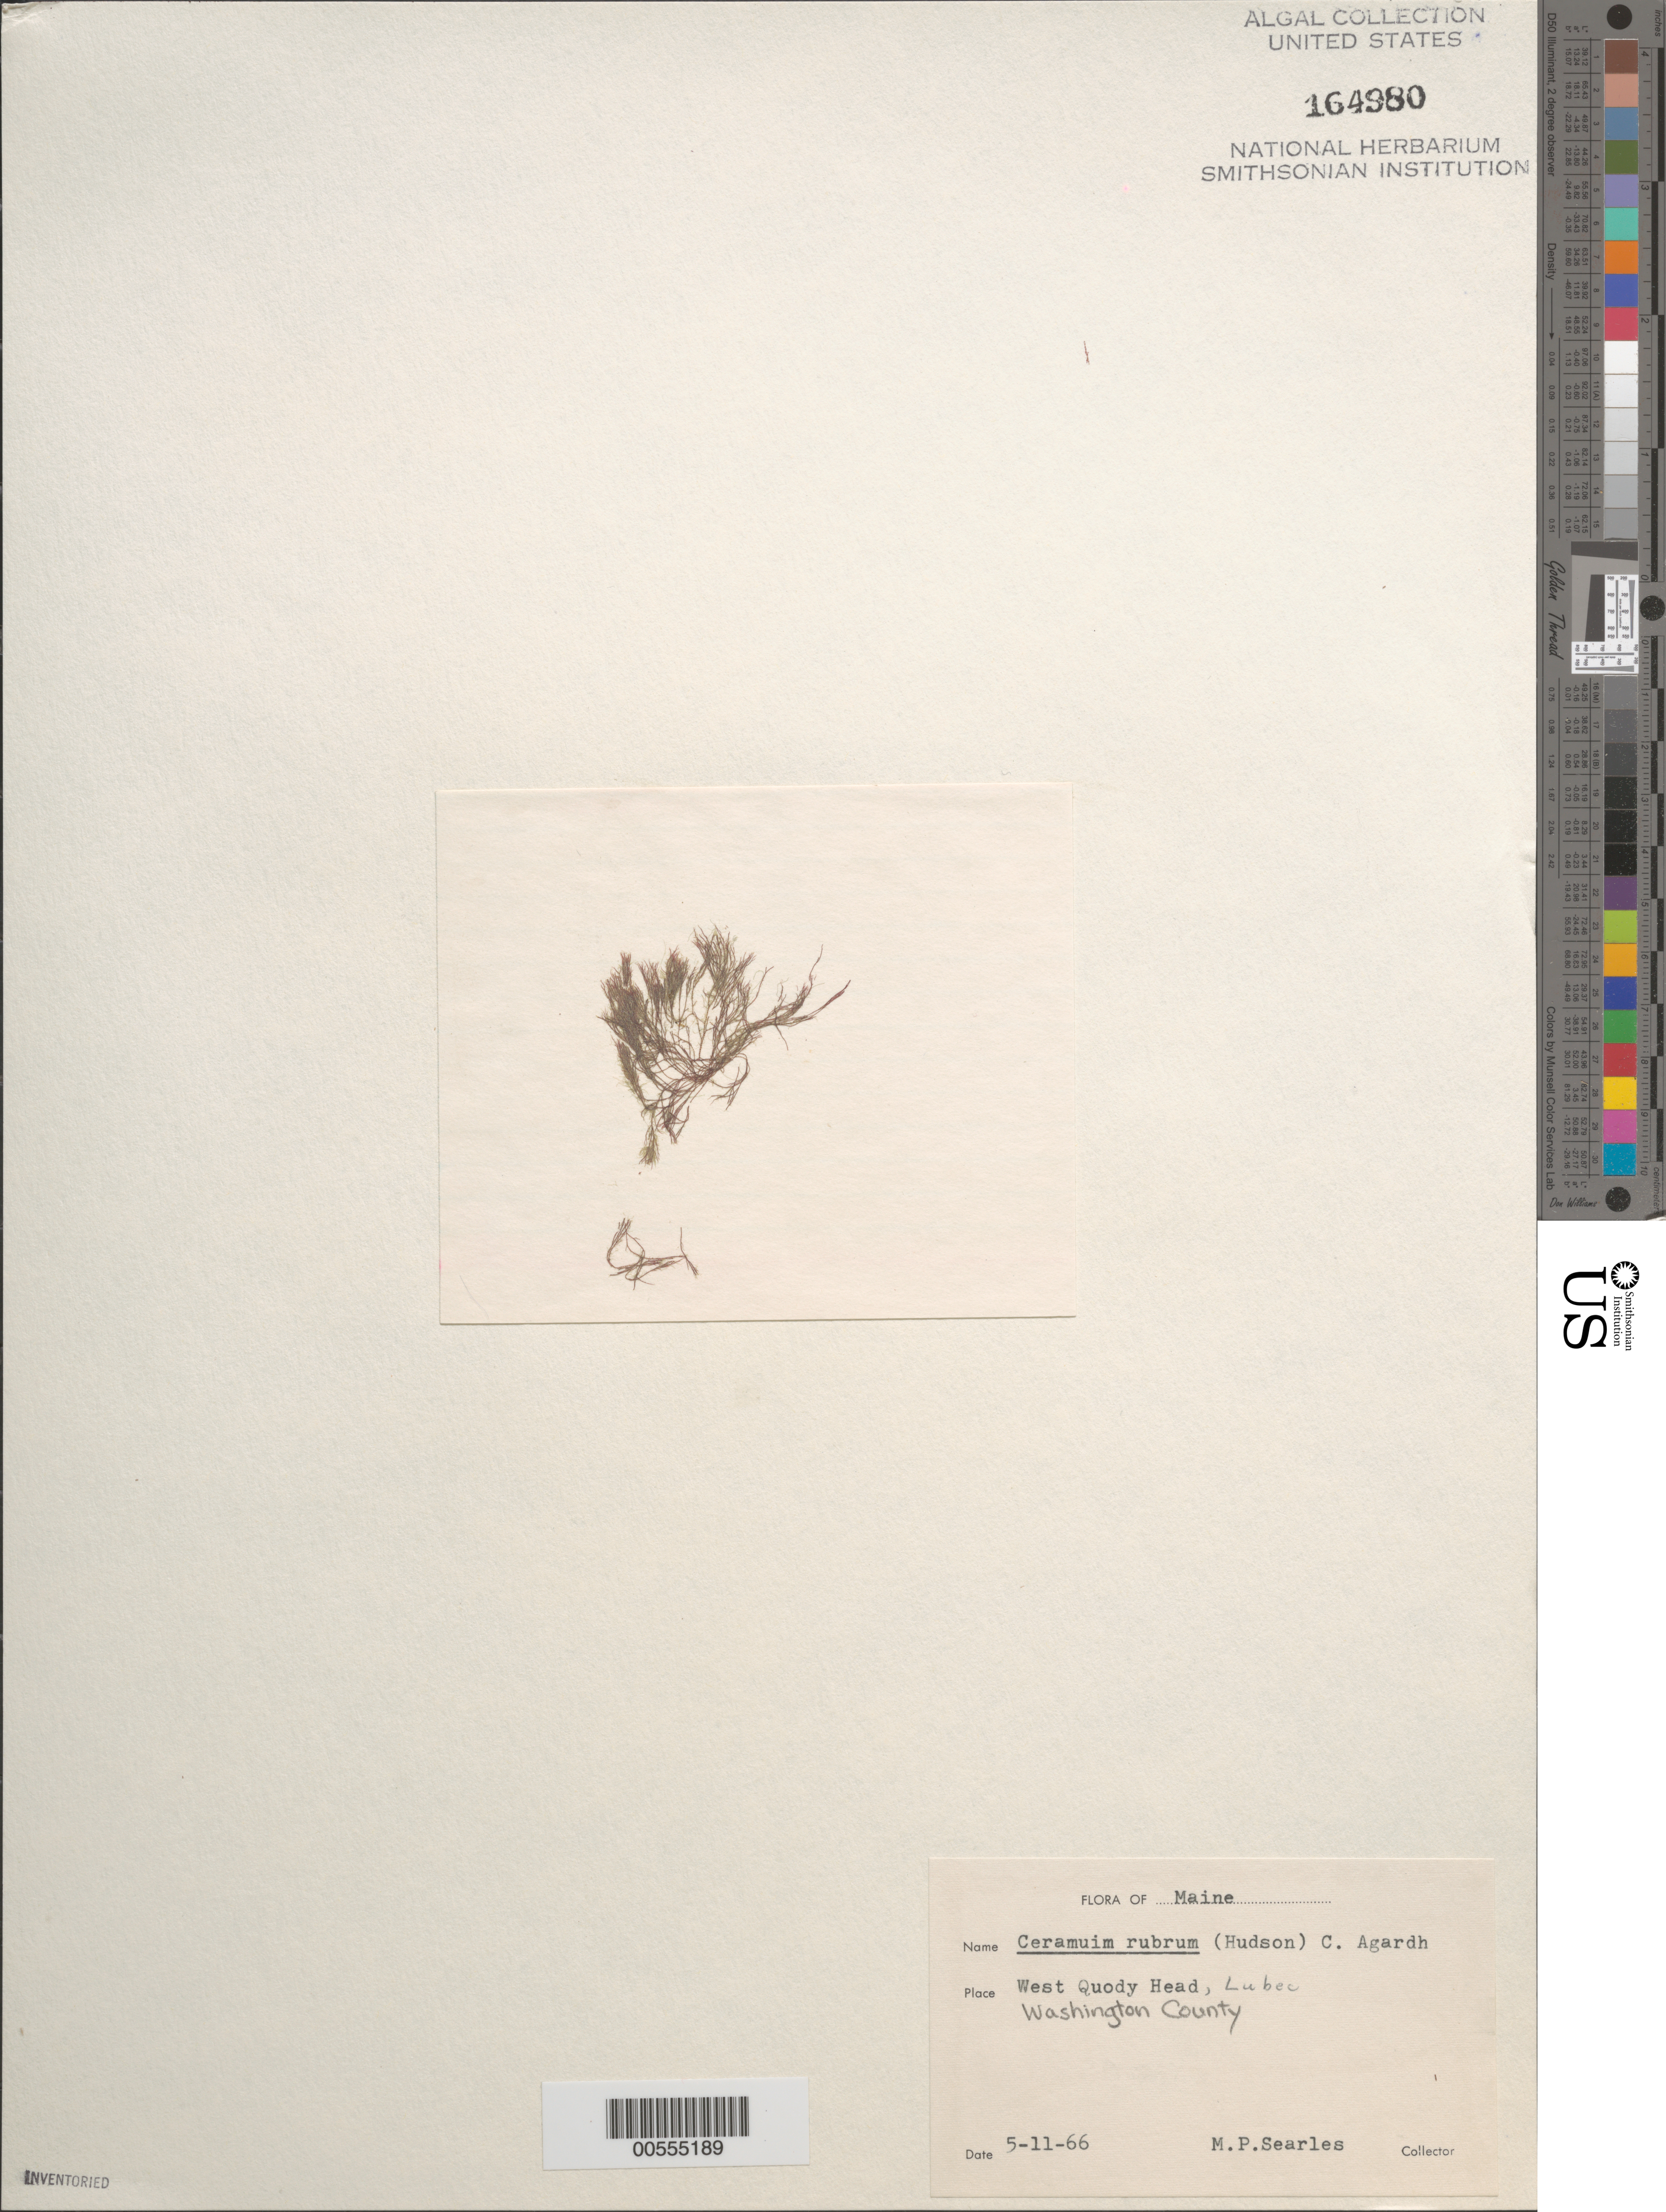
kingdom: Plantae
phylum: Rhodophyta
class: Florideophyceae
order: Ceramiales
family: Ceramiaceae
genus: Ceramium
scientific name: Ceramium rubrum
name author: C. Agardh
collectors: M. Searles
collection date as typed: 11 May 1966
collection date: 1966-05-11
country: United States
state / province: Maine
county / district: Washington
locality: Lubec, West Quoddy Head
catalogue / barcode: US 164980